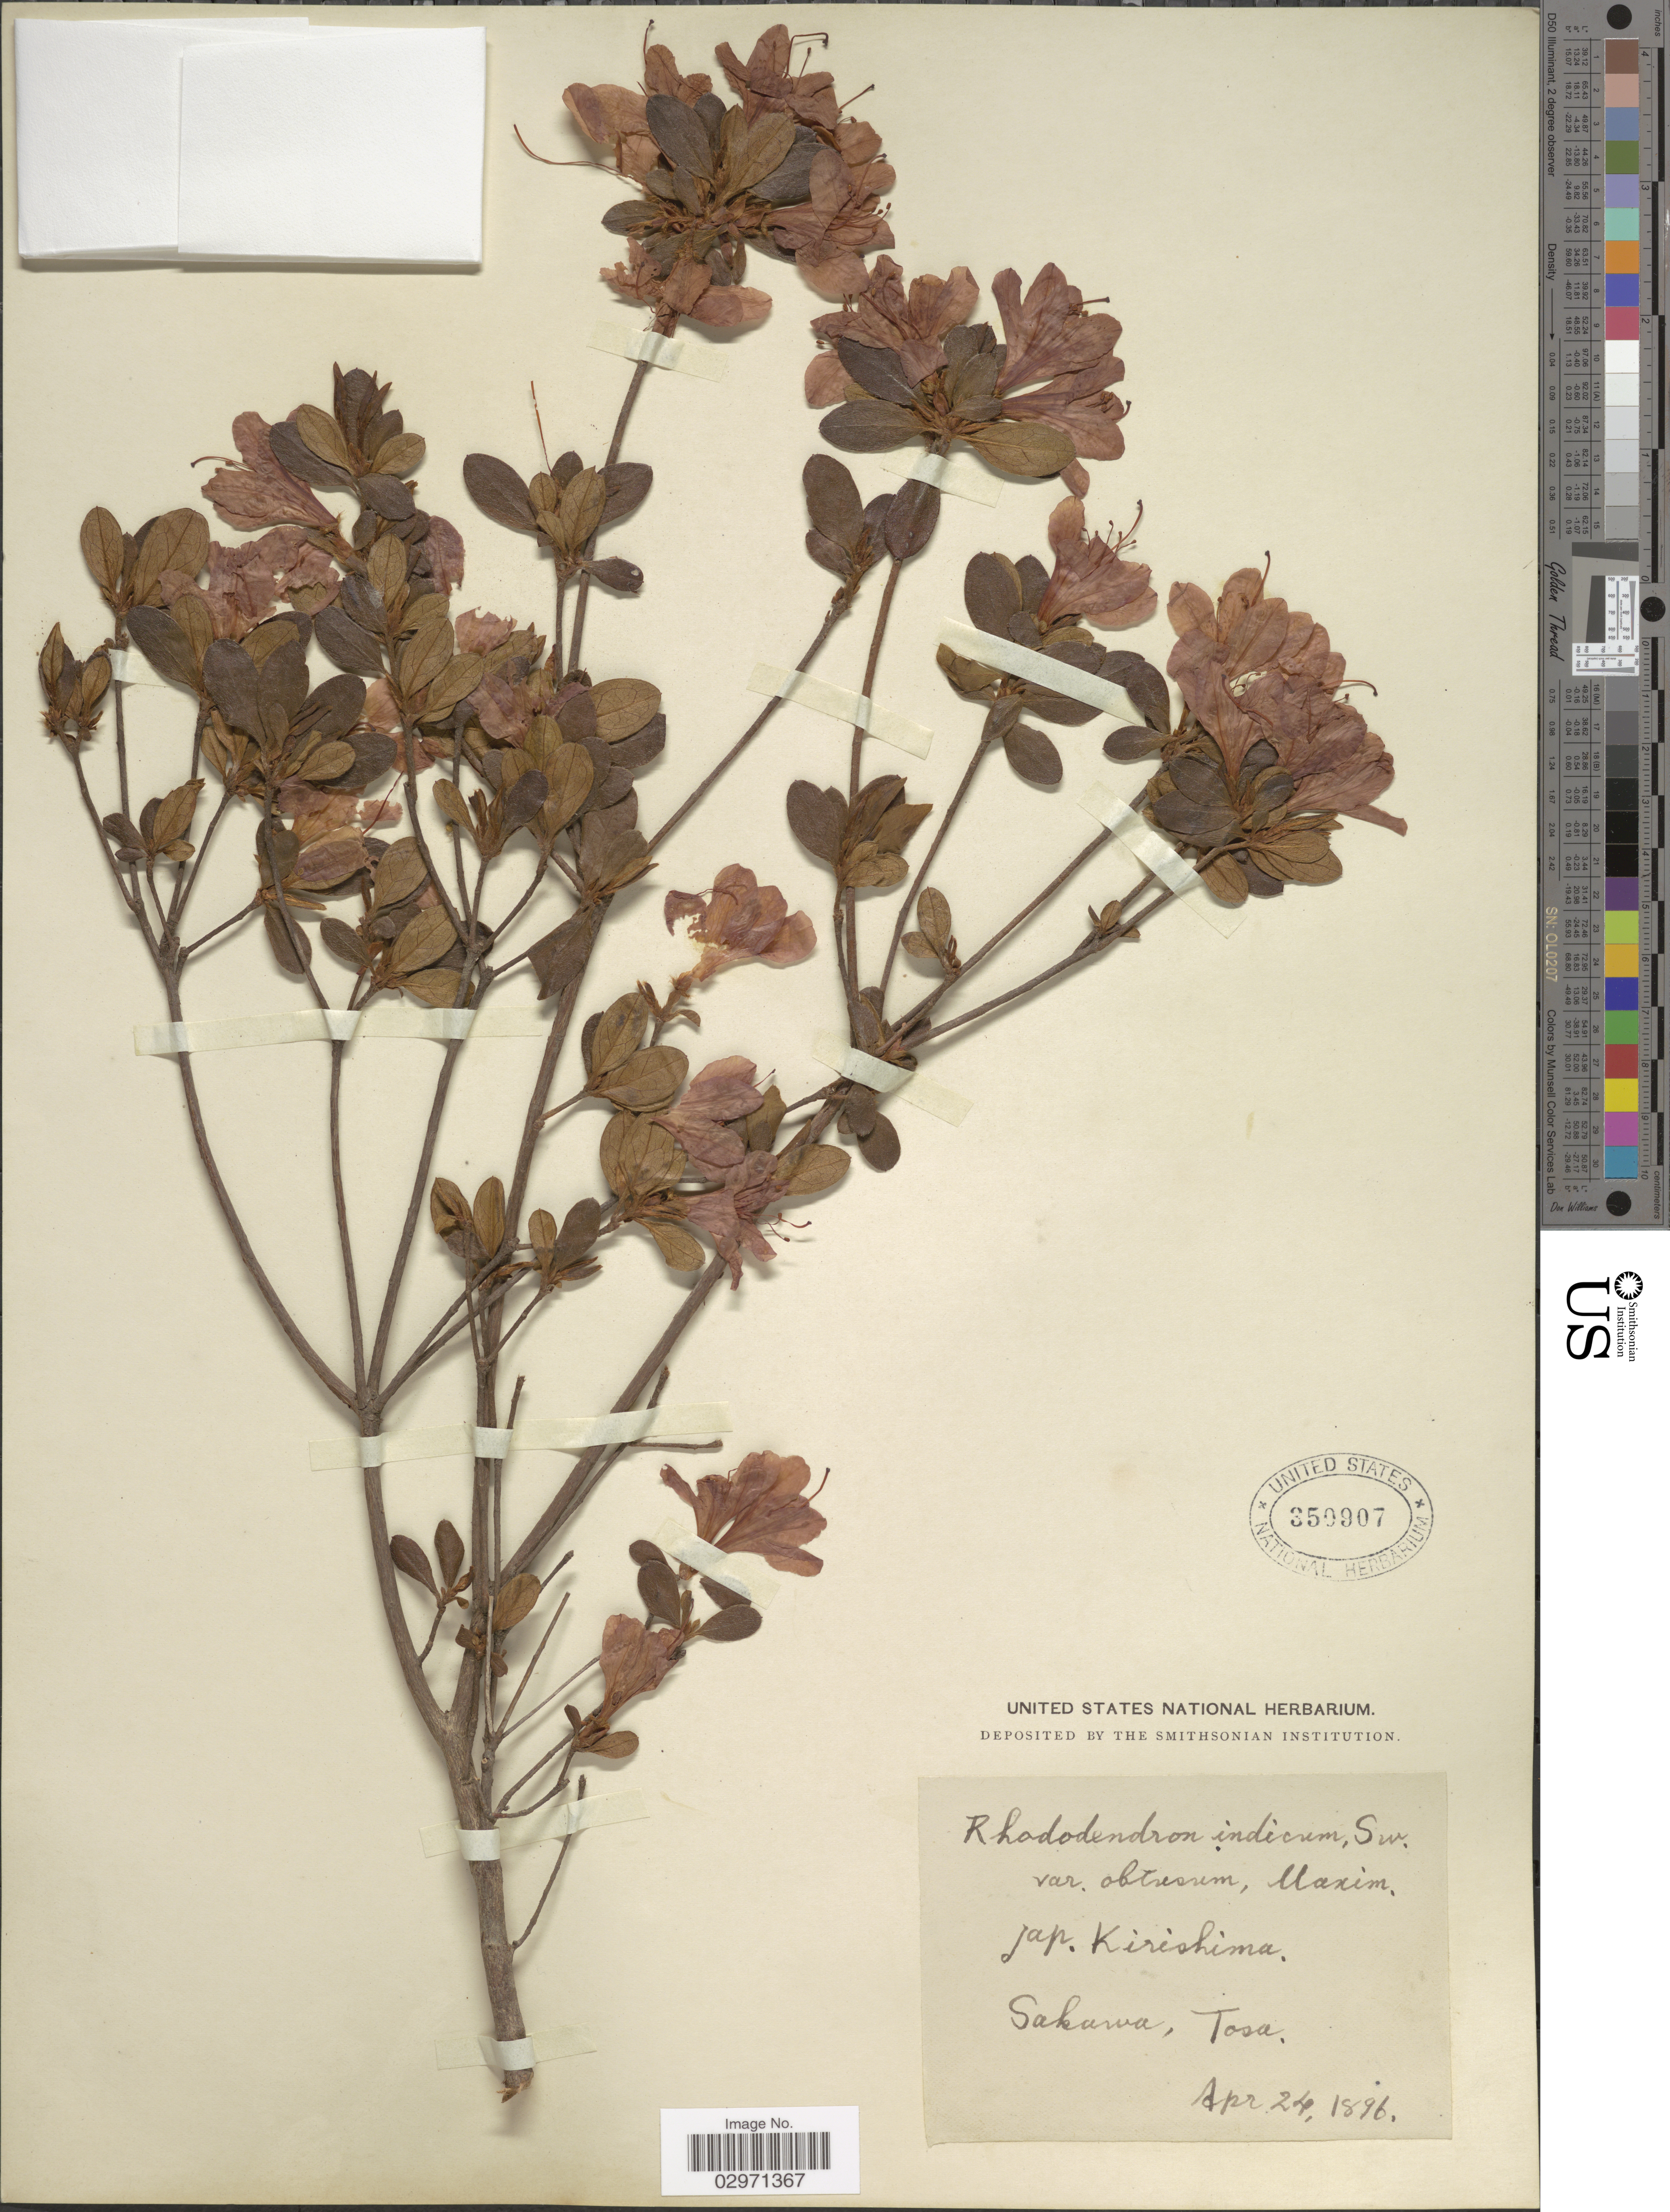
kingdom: Plantae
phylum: Tracheophyta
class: Magnoliopsida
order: Ericales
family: Ericaceae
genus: Rhododendron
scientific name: Rhododendron indicum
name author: (L.) Sweet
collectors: ex herb. United States National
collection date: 1896-04-24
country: Japan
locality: Sakawa, Tosa.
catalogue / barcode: US 350907